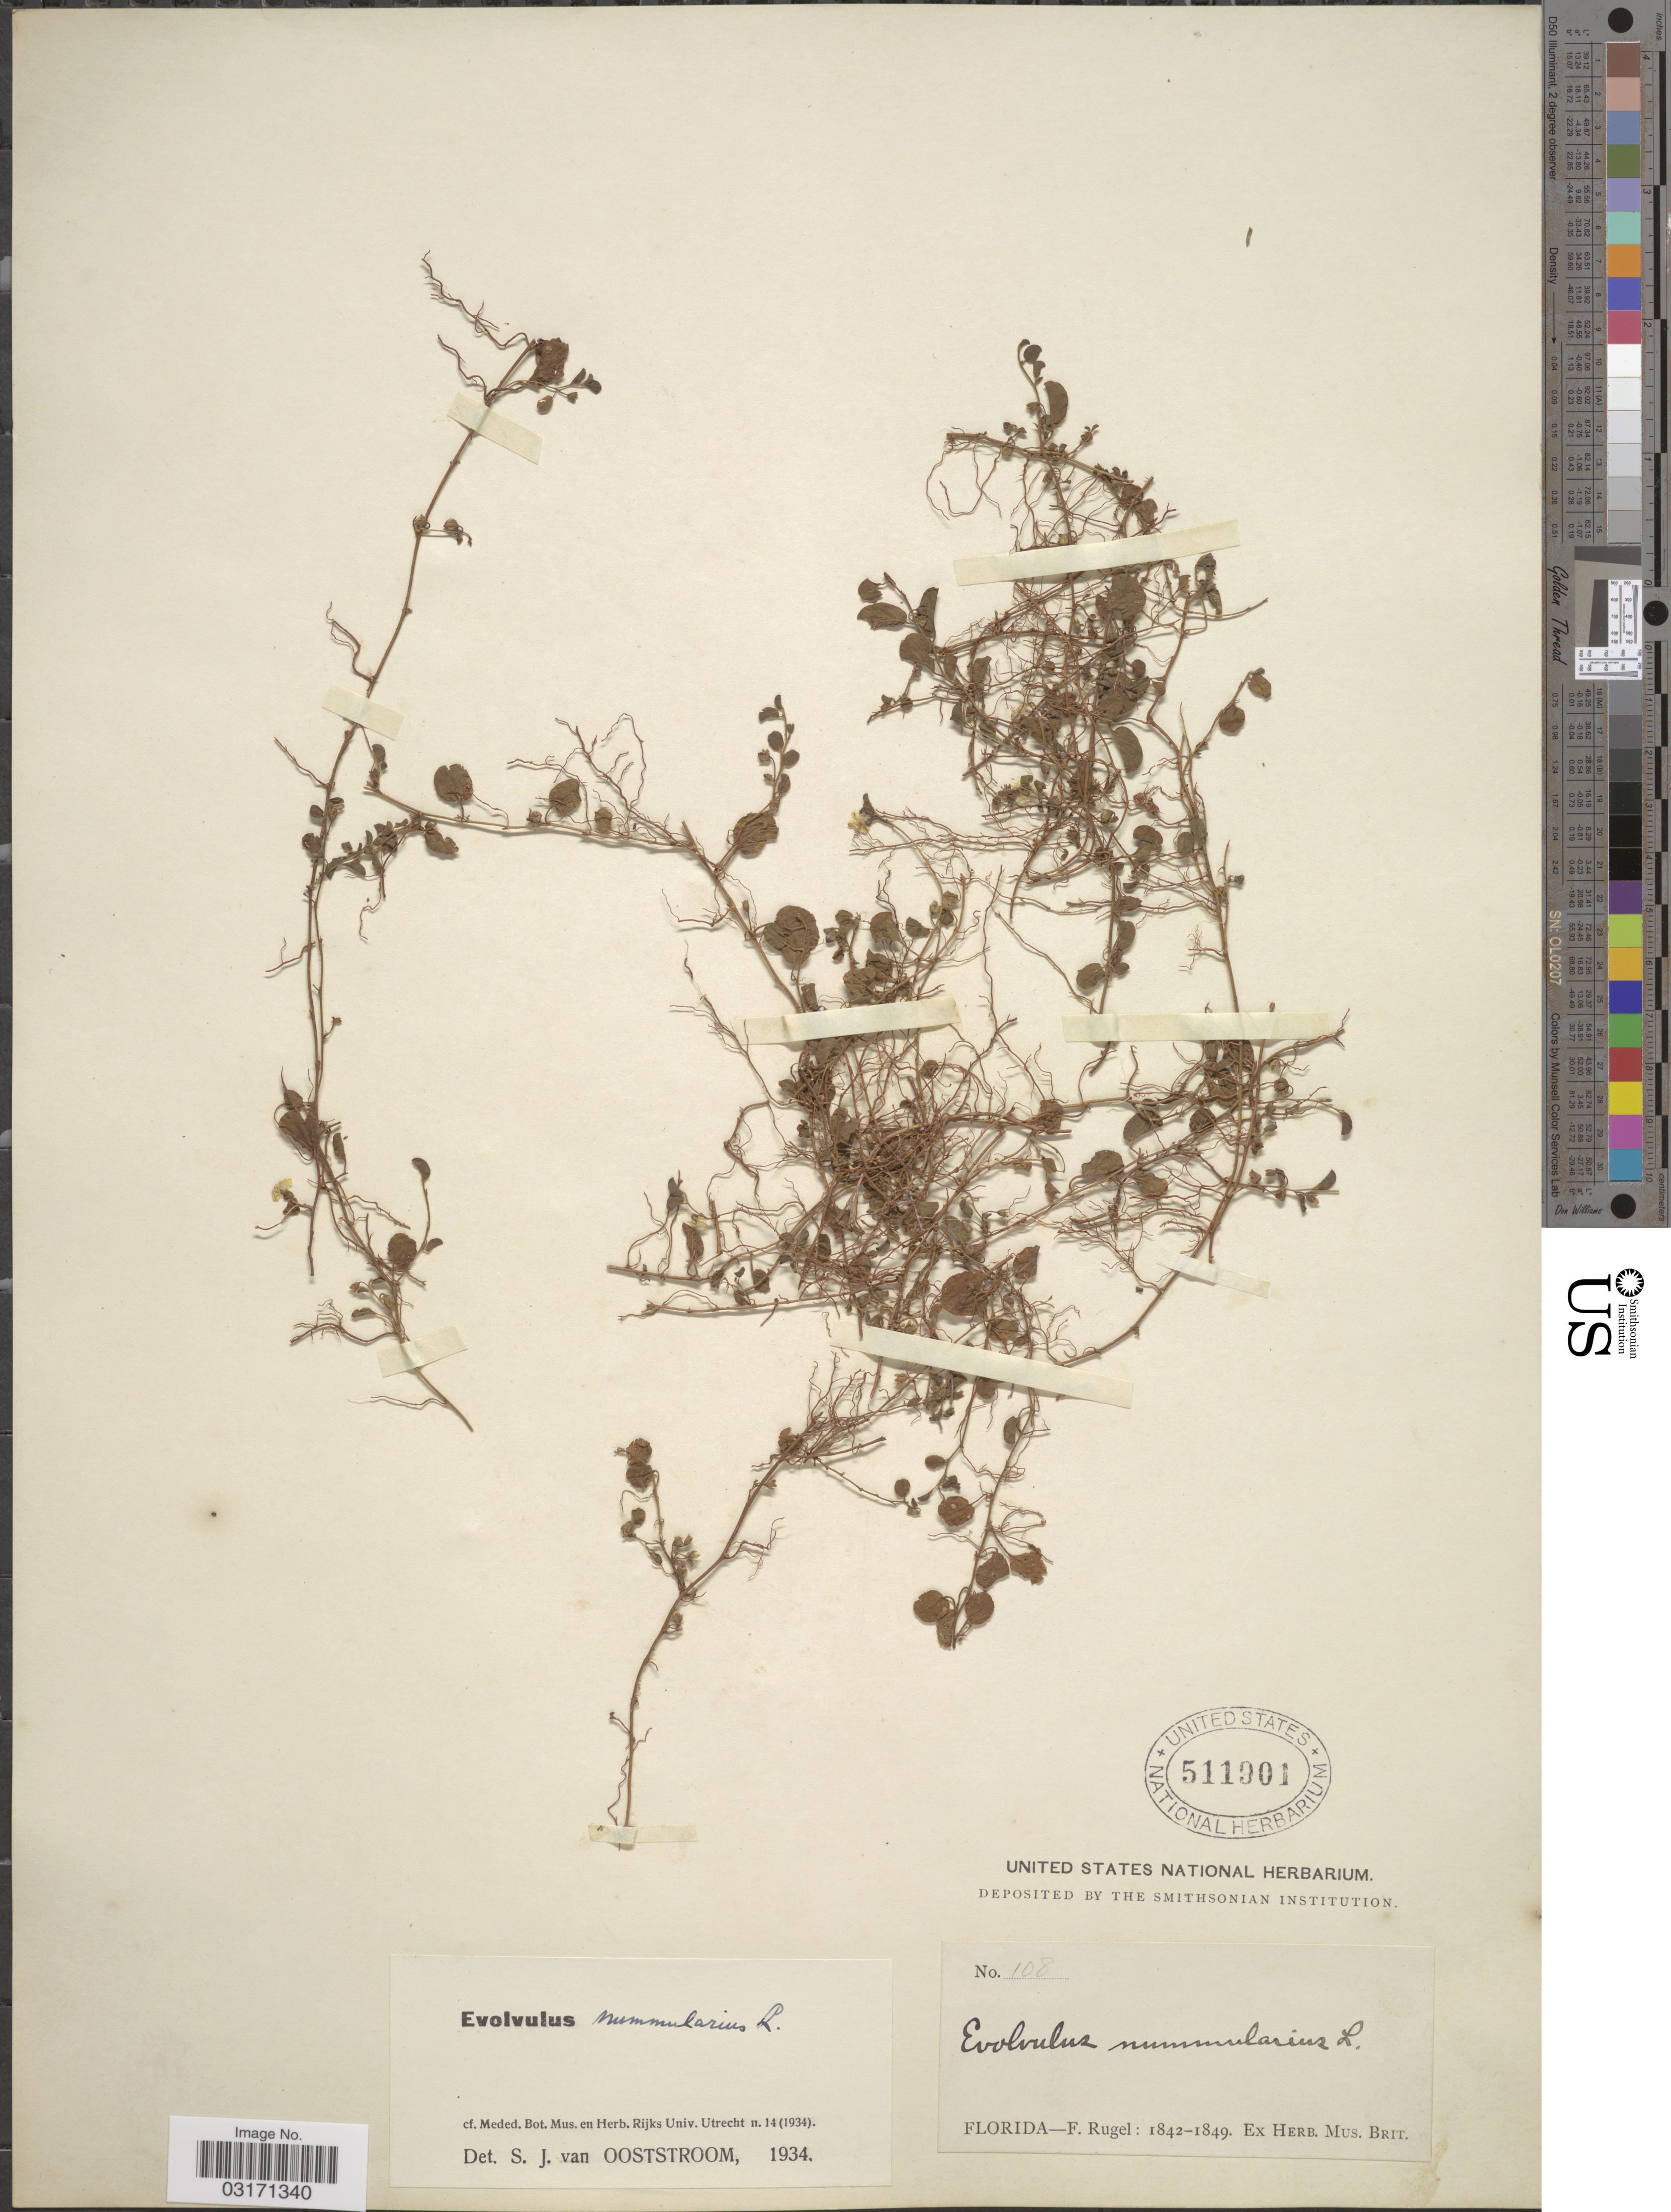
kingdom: Plantae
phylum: Tracheophyta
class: Magnoliopsida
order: Solanales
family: Convolvulaceae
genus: Evolvulus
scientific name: Evolvulus nummularius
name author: (L.) L.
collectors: F. Rugel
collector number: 108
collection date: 1842/1849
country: United States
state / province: Florida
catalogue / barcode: US 511901